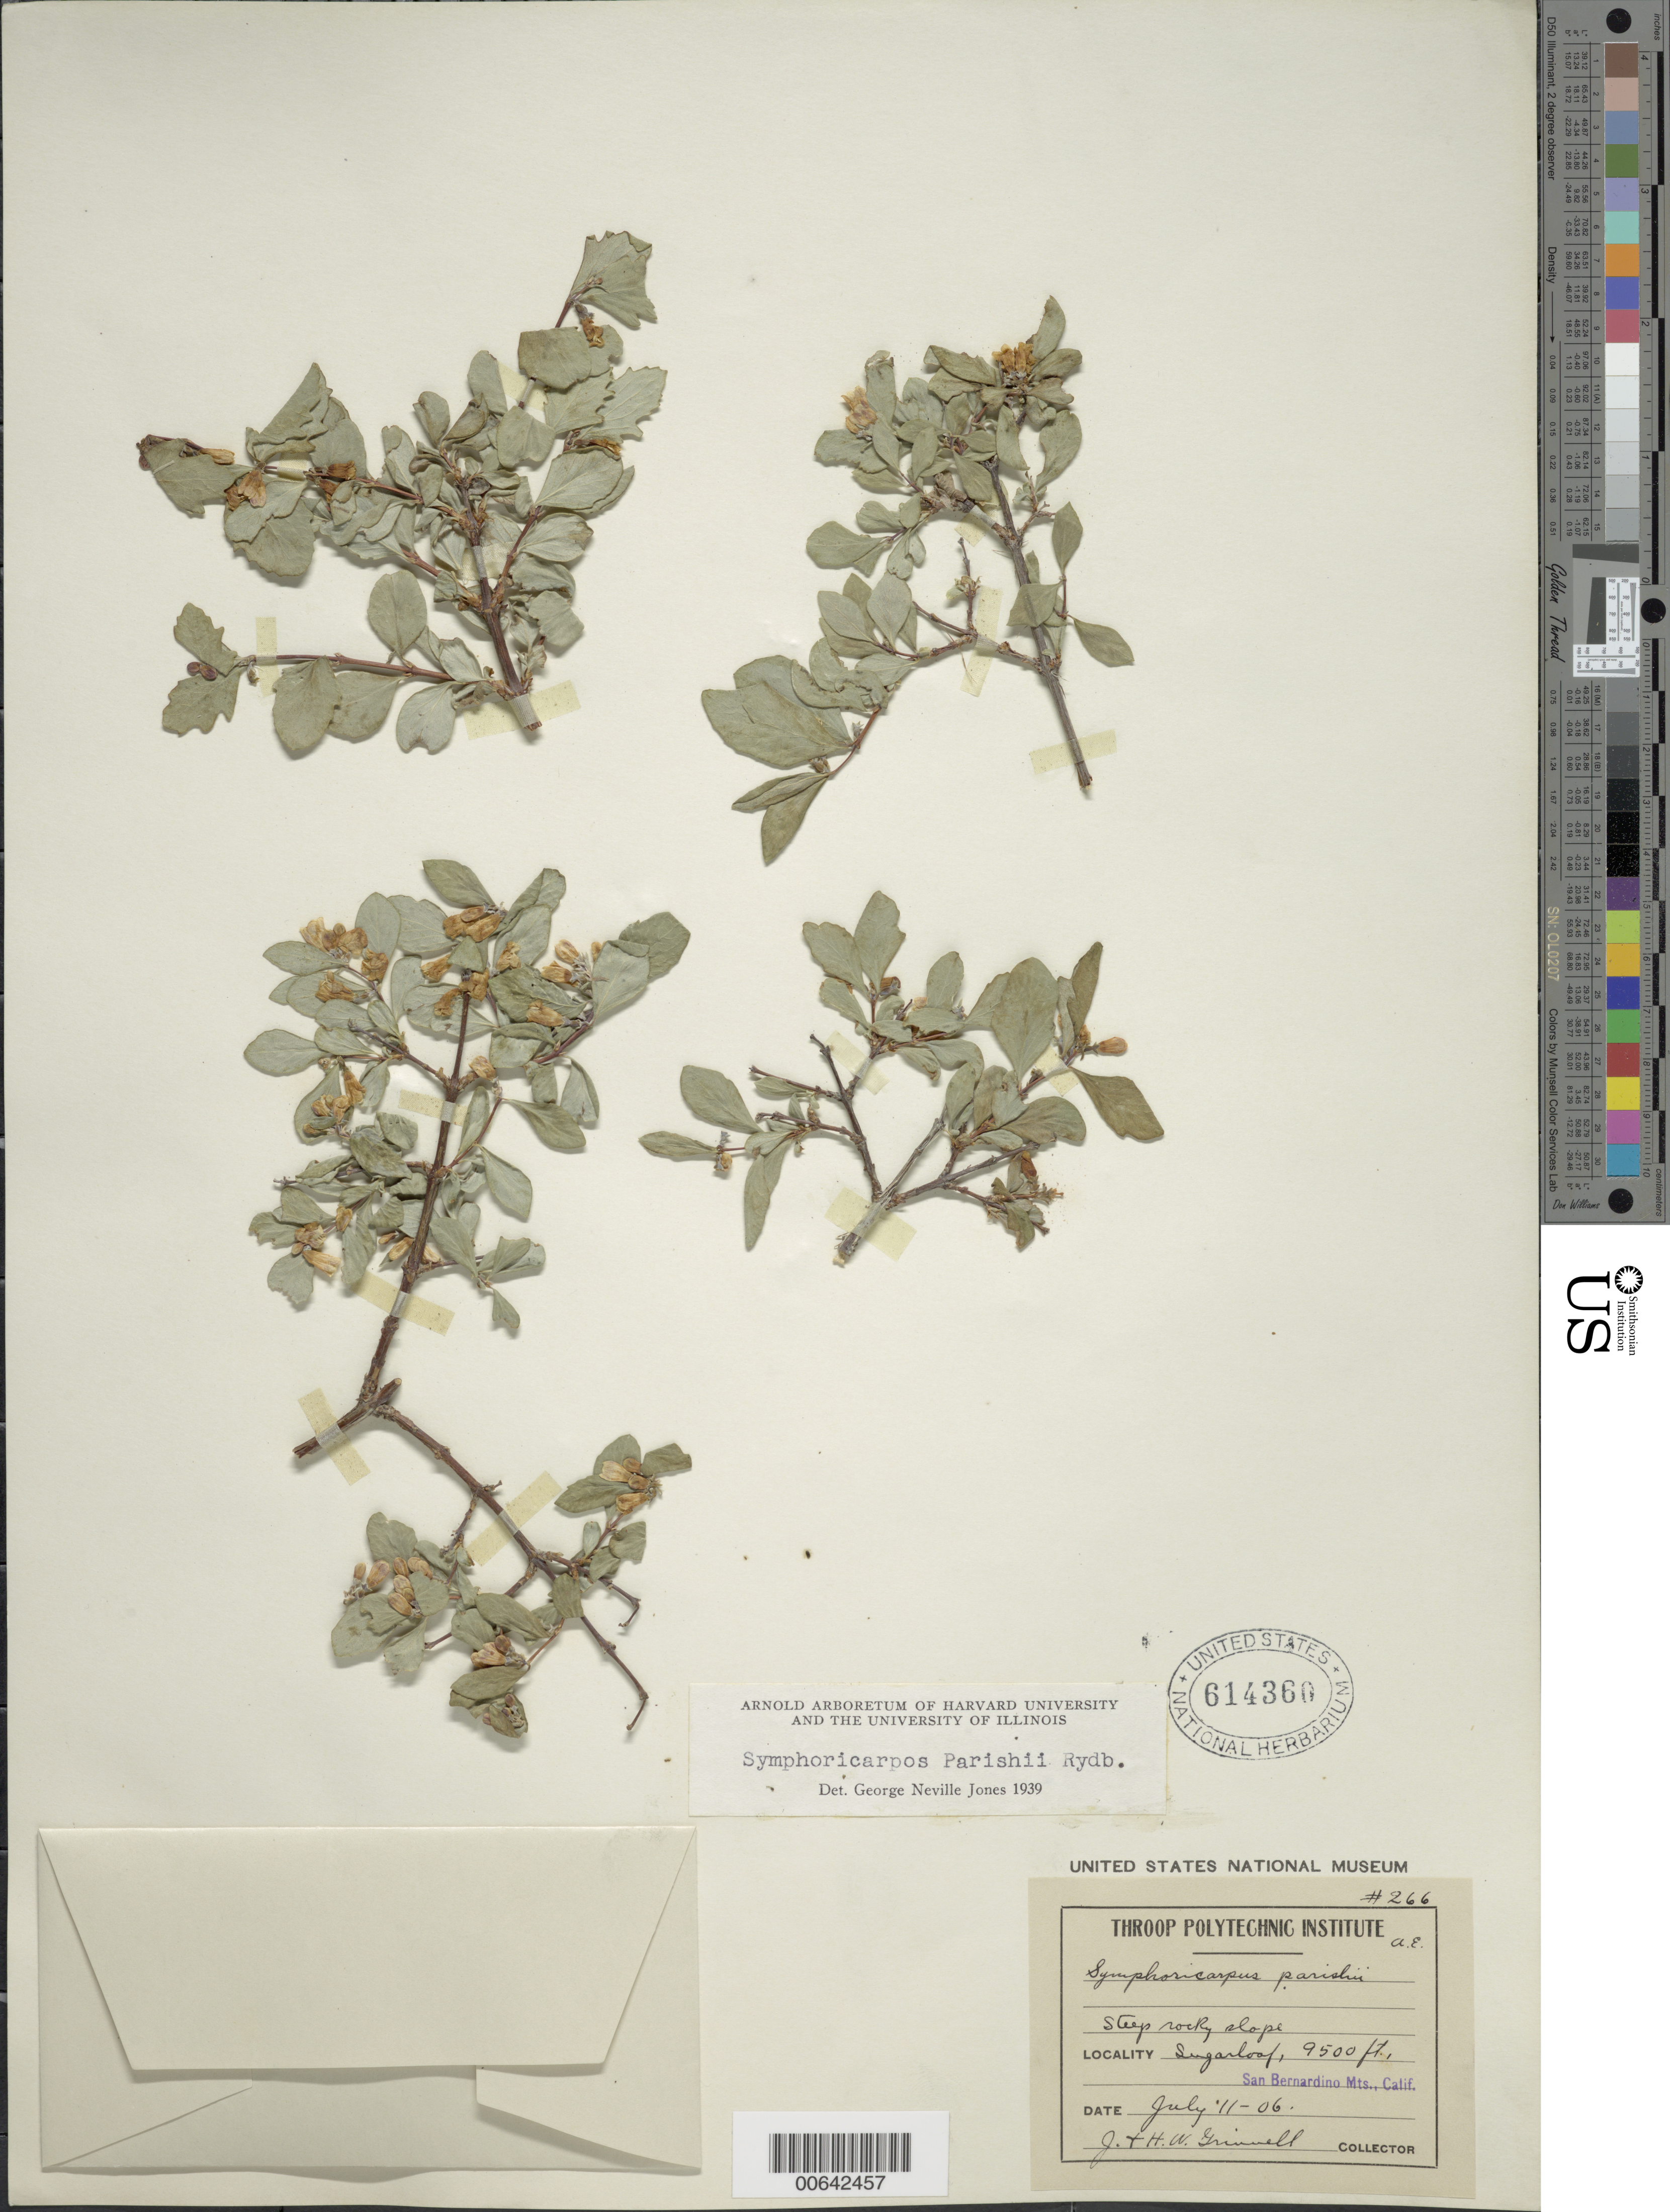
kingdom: Plantae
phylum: Tracheophyta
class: Magnoliopsida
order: Dipsacales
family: Caprifoliaceae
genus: Symphoricarpos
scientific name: Symphoricarpos parishii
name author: Rydb.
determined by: Jones, G. N.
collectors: J. Grinnell & H. Grinnell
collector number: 266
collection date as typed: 11 Jul 1906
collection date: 1906-07-11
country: United States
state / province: California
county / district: San Bernardino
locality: Sugarloaf, San Bernardino Mts.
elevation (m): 2896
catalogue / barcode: US 614360